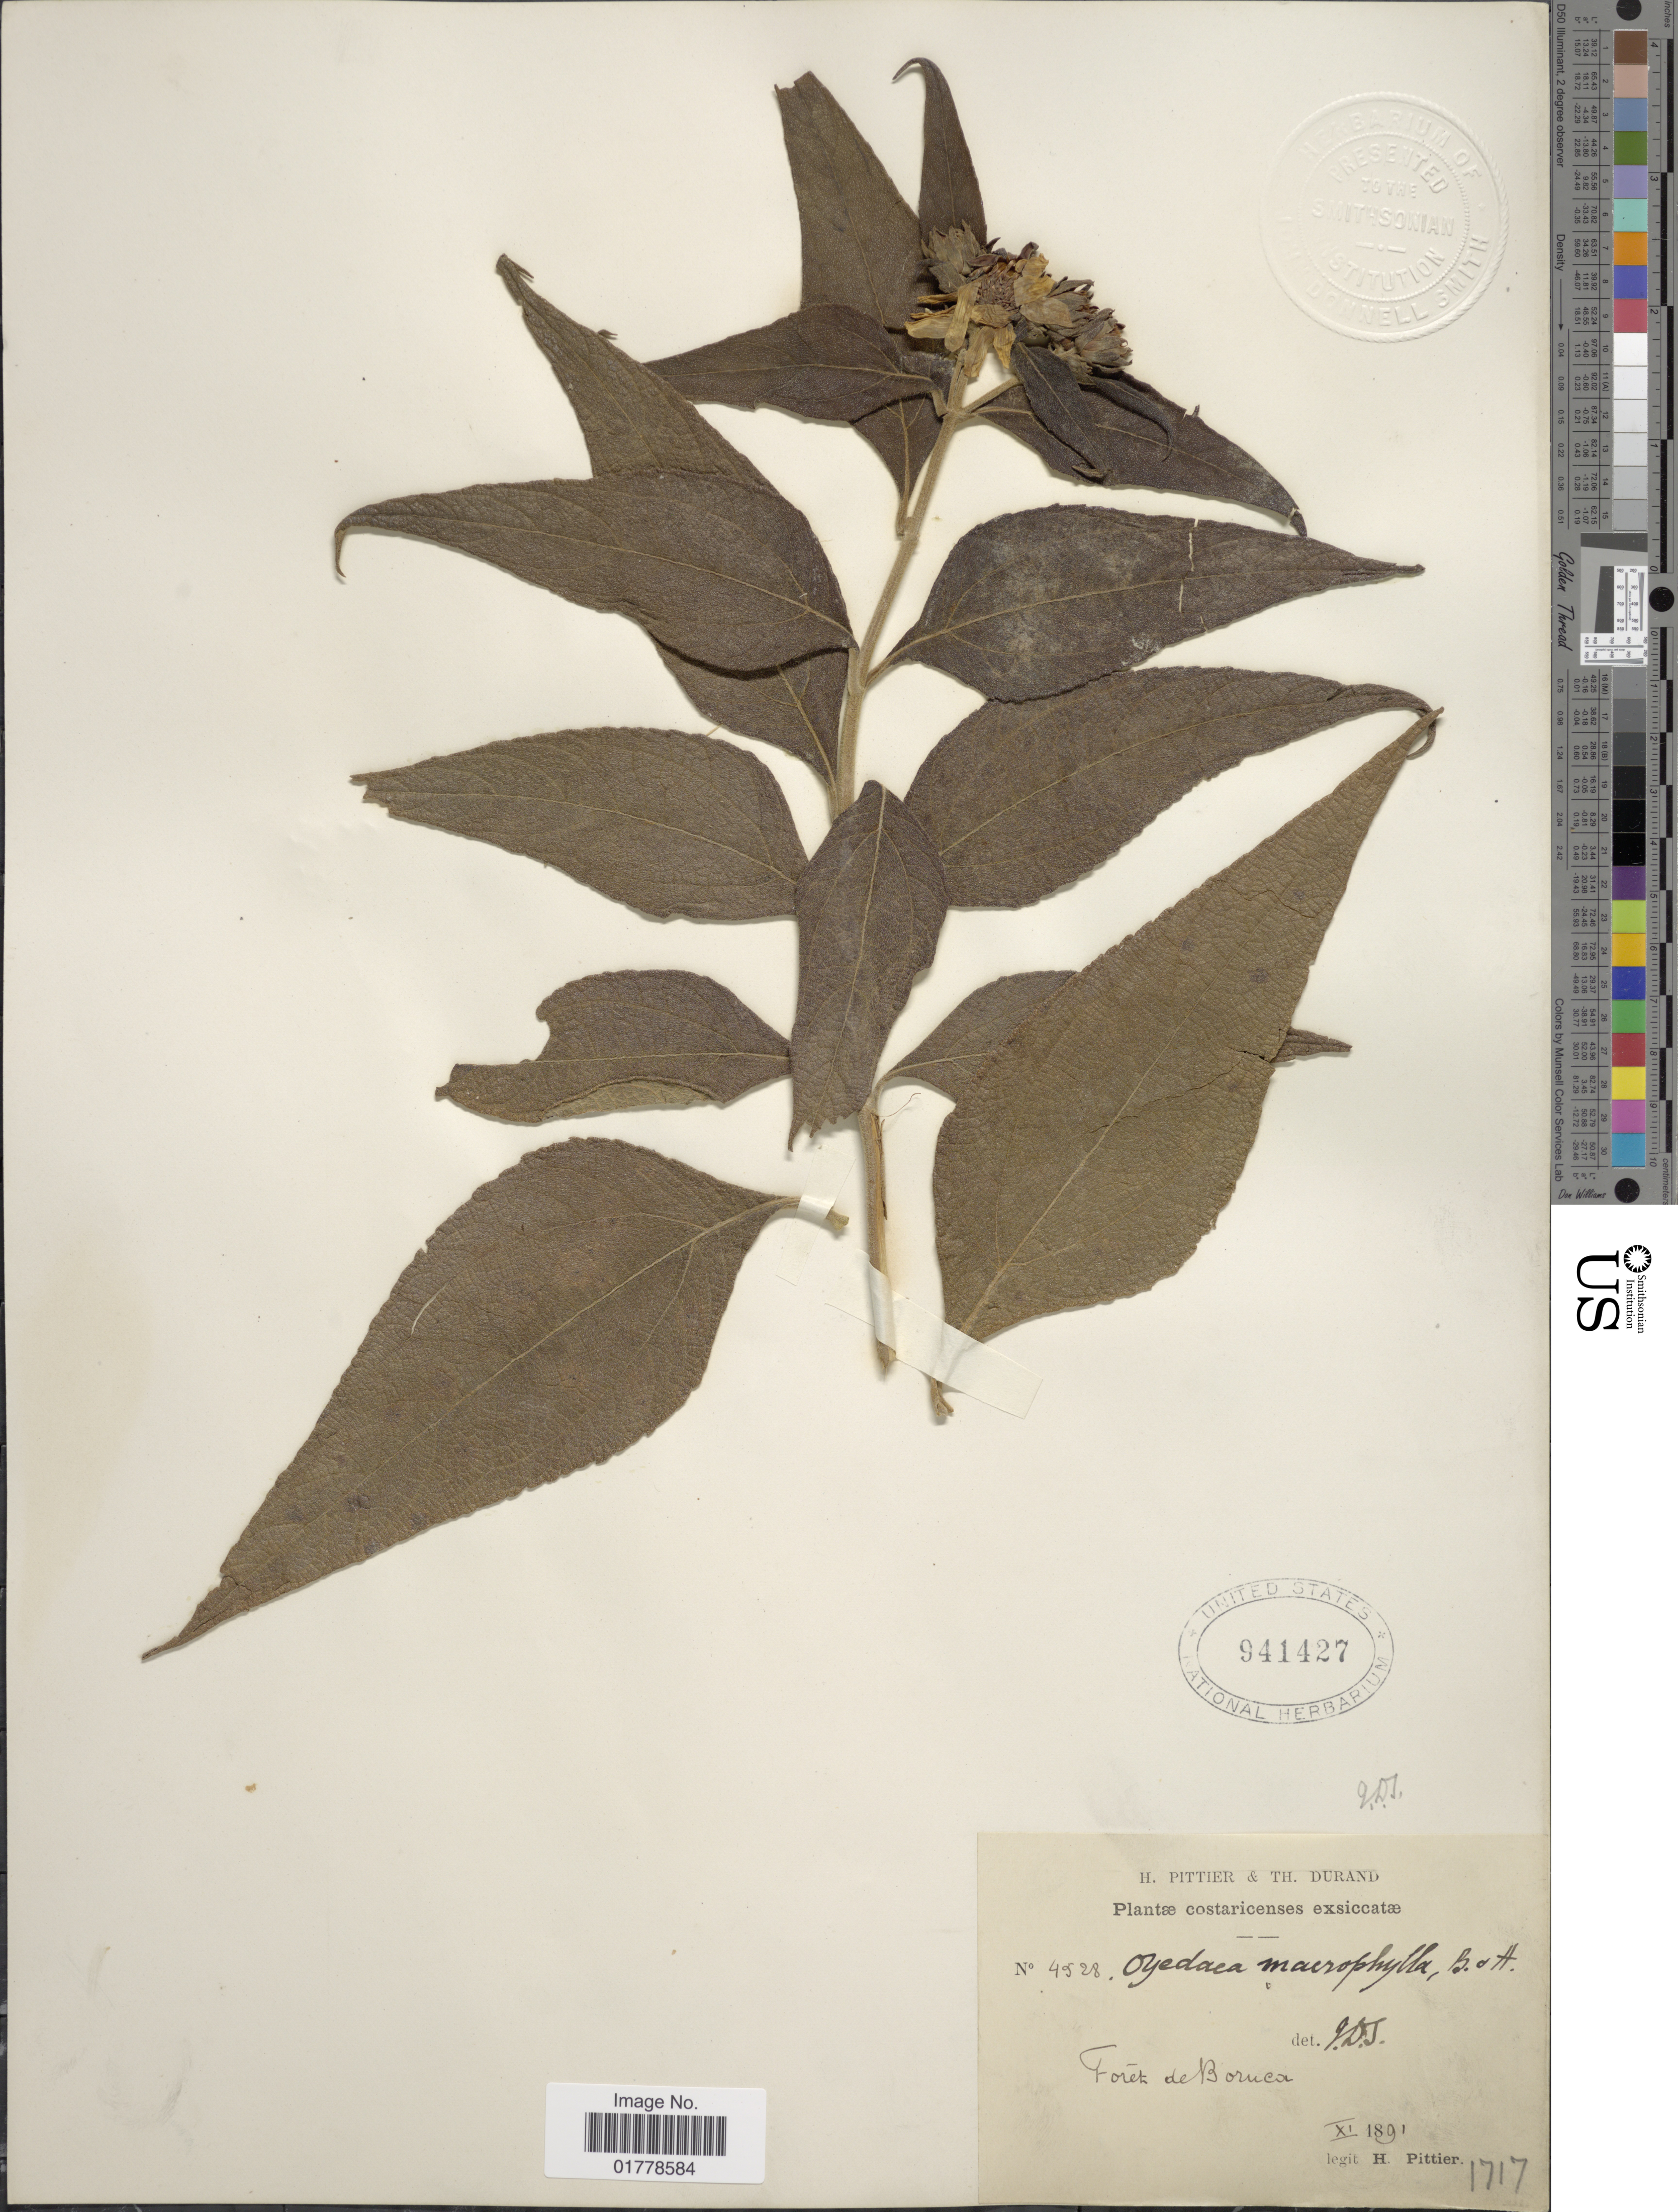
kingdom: Plantae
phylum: Tracheophyta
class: Magnoliopsida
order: Asterales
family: Asteraceae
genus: Oyedaea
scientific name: Oyedaea verbesinoides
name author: DC.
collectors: H. F. Pittier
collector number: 4528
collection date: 1891-11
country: Costa Rica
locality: Forêt de Boruca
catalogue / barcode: US 941427